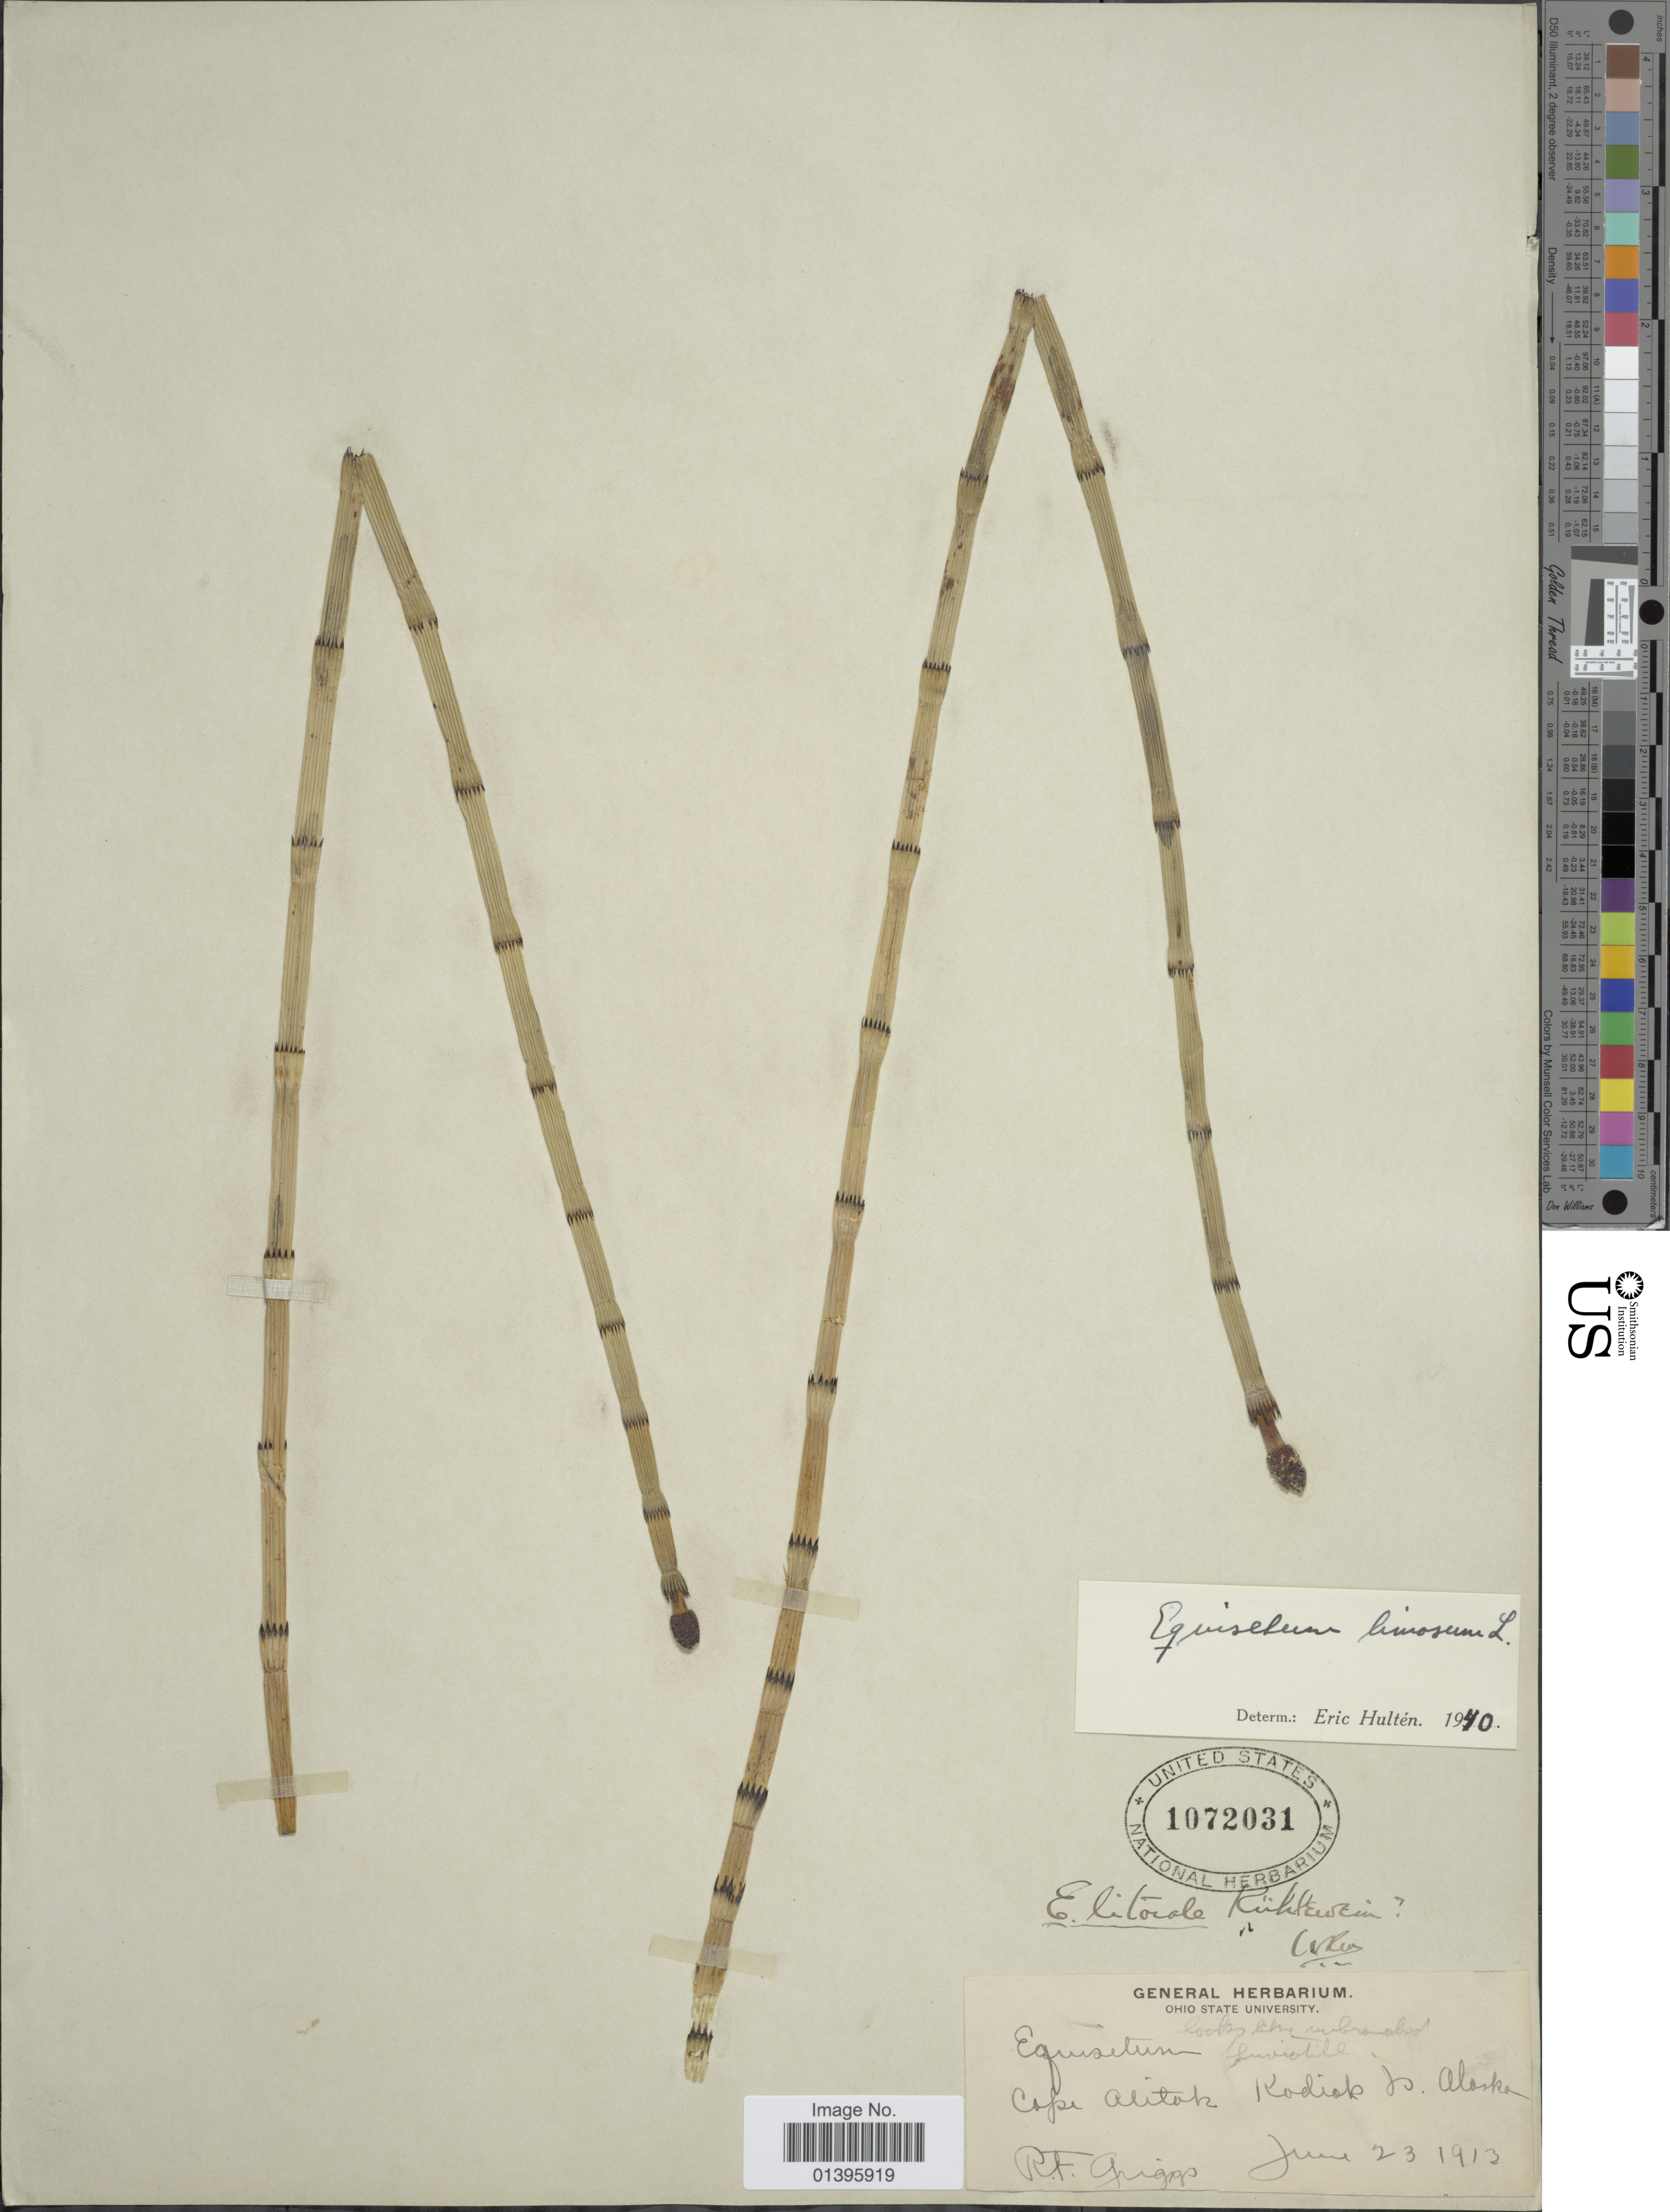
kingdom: Plantae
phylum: Tracheophyta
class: Polypodiopsida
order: Equisetales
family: Equisetaceae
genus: Equisetum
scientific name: Equisetum fluviatile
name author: L.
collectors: R. F. Griggs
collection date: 1913-06-23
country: United States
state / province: Alaska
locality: Cape Alitok, Kodiak Is.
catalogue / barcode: US 1072031